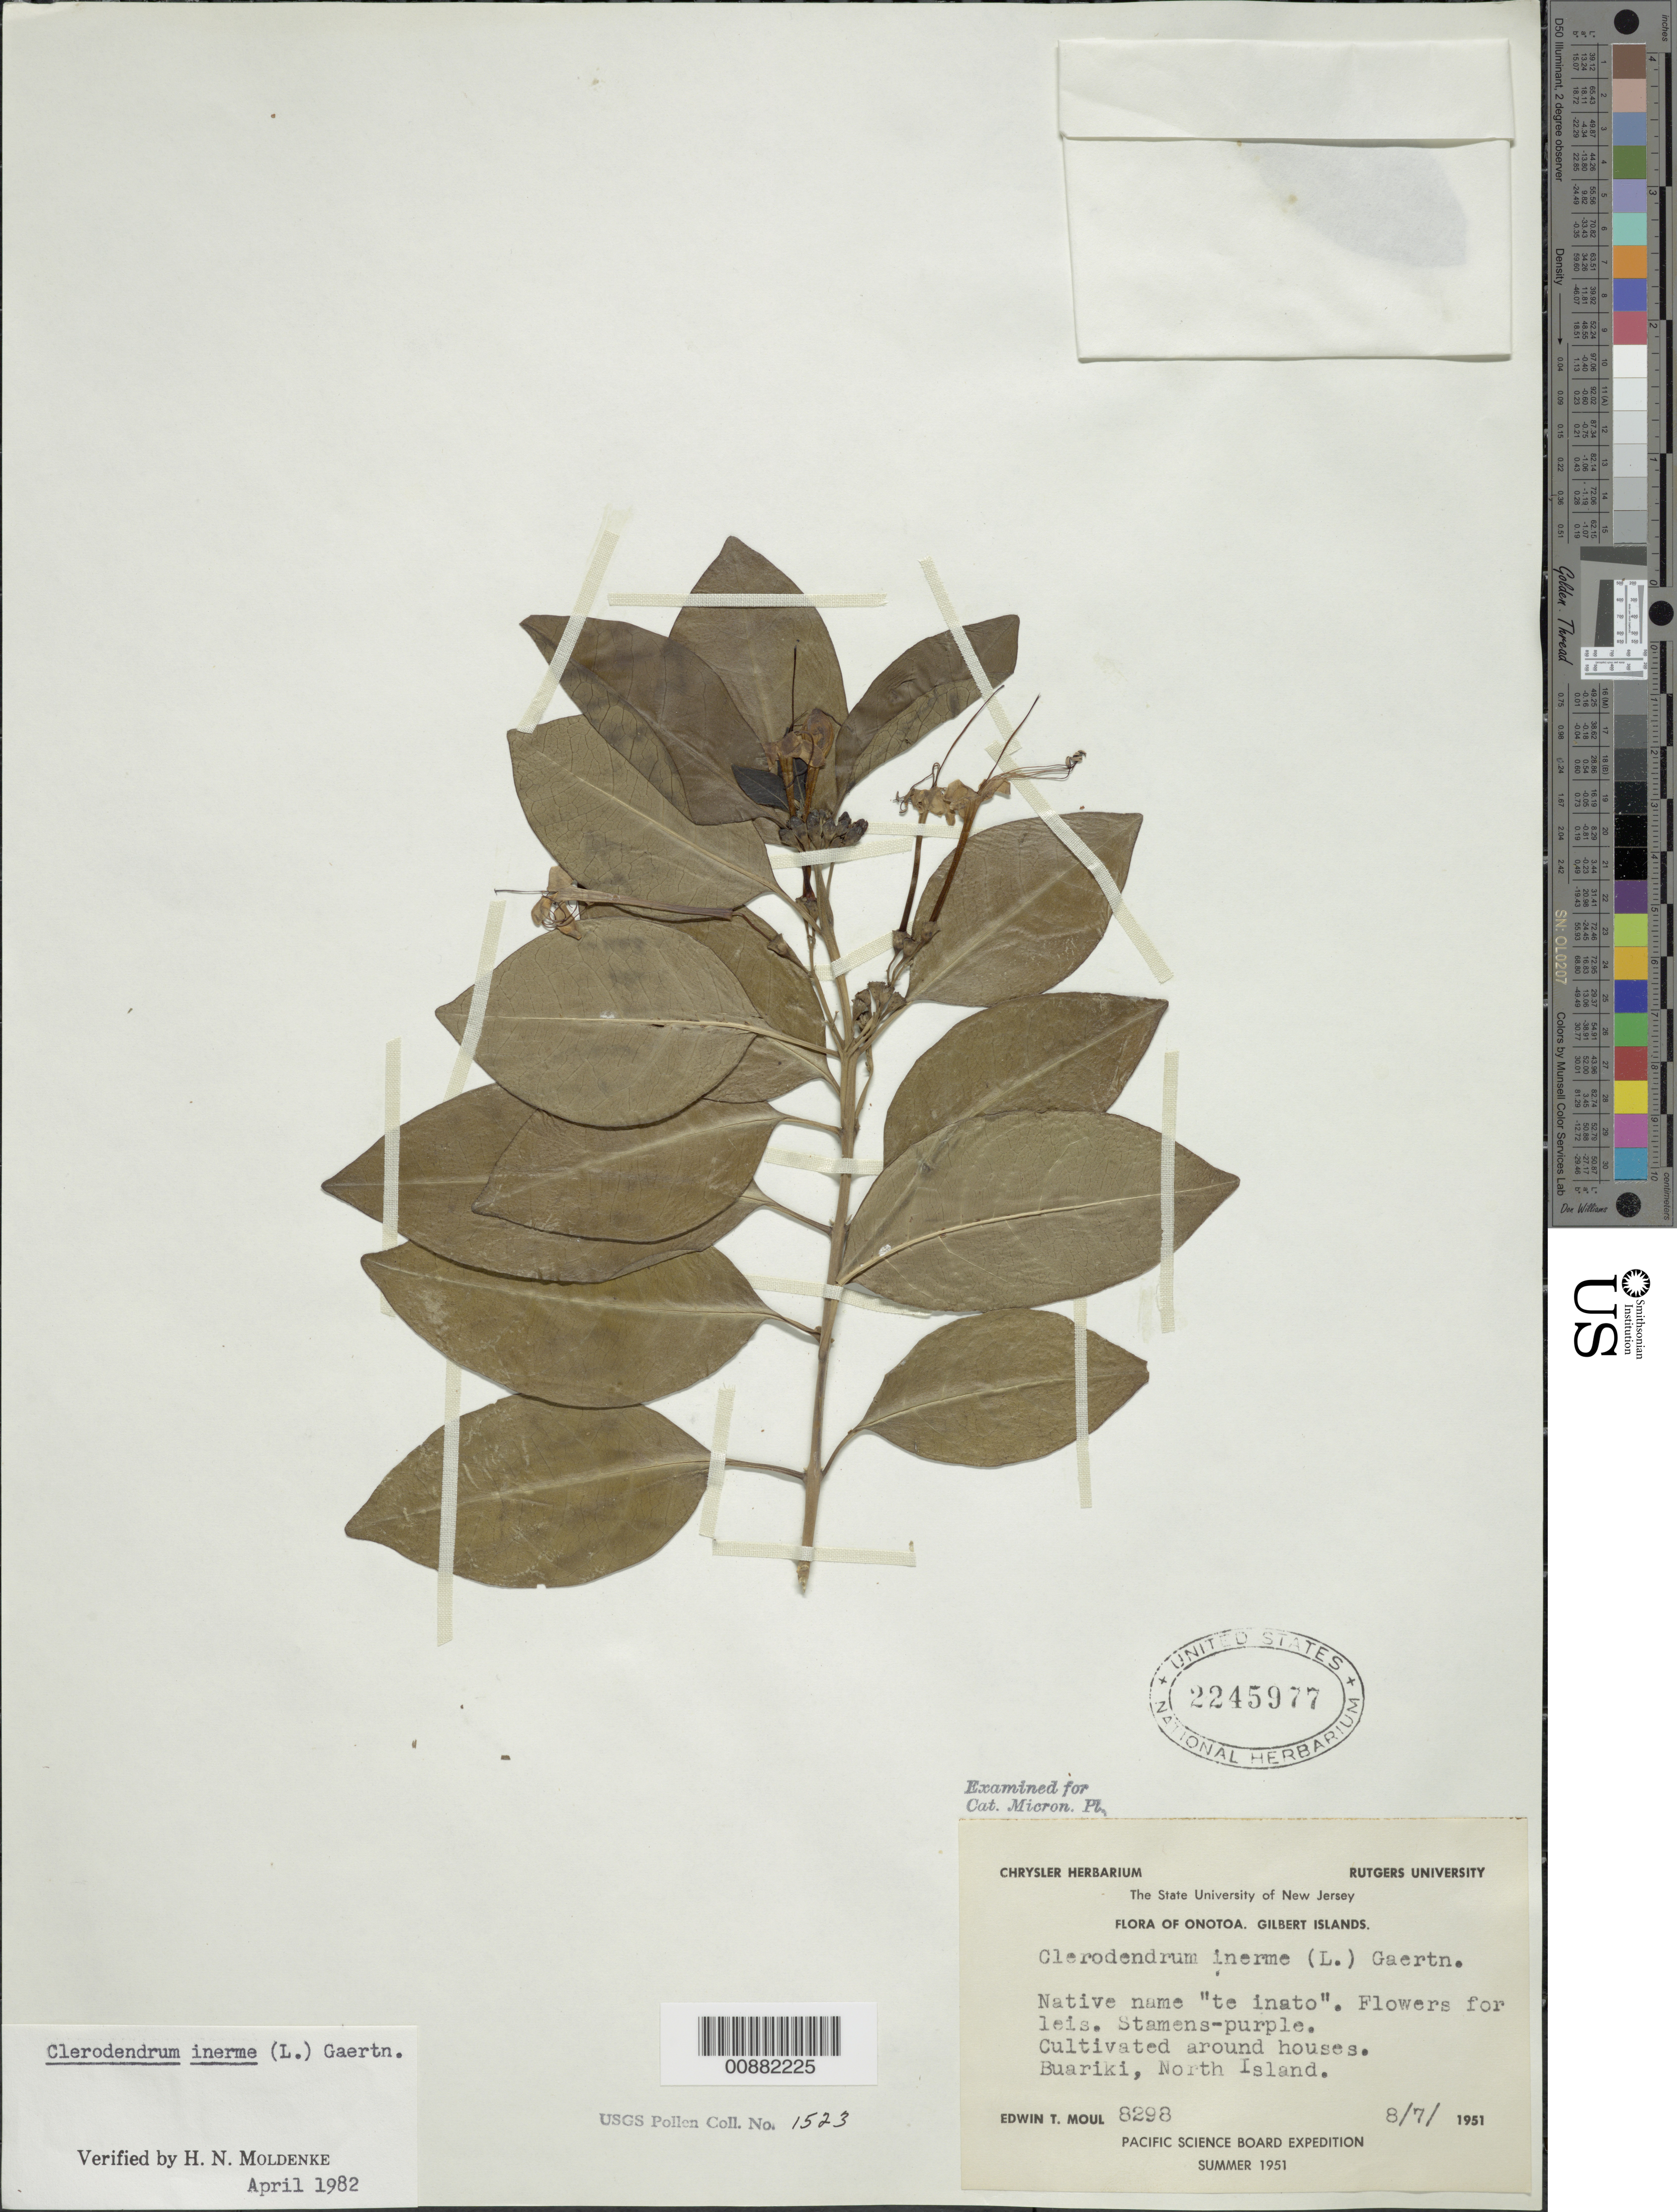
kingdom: Plantae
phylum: Tracheophyta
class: Magnoliopsida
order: Lamiales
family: Lamiaceae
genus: Clerodendrum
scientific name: Clerodendrum inerme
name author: (L.) Gaertn.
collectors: E. T. Moul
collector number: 8298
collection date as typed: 08 Jul 1951 or 07 Aug 1951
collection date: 1951-07-08 or 1951-08-07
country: Kiribati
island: Onotoa Atoll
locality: Buariki, North island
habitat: Cultivated around houses.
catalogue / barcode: US 2245977